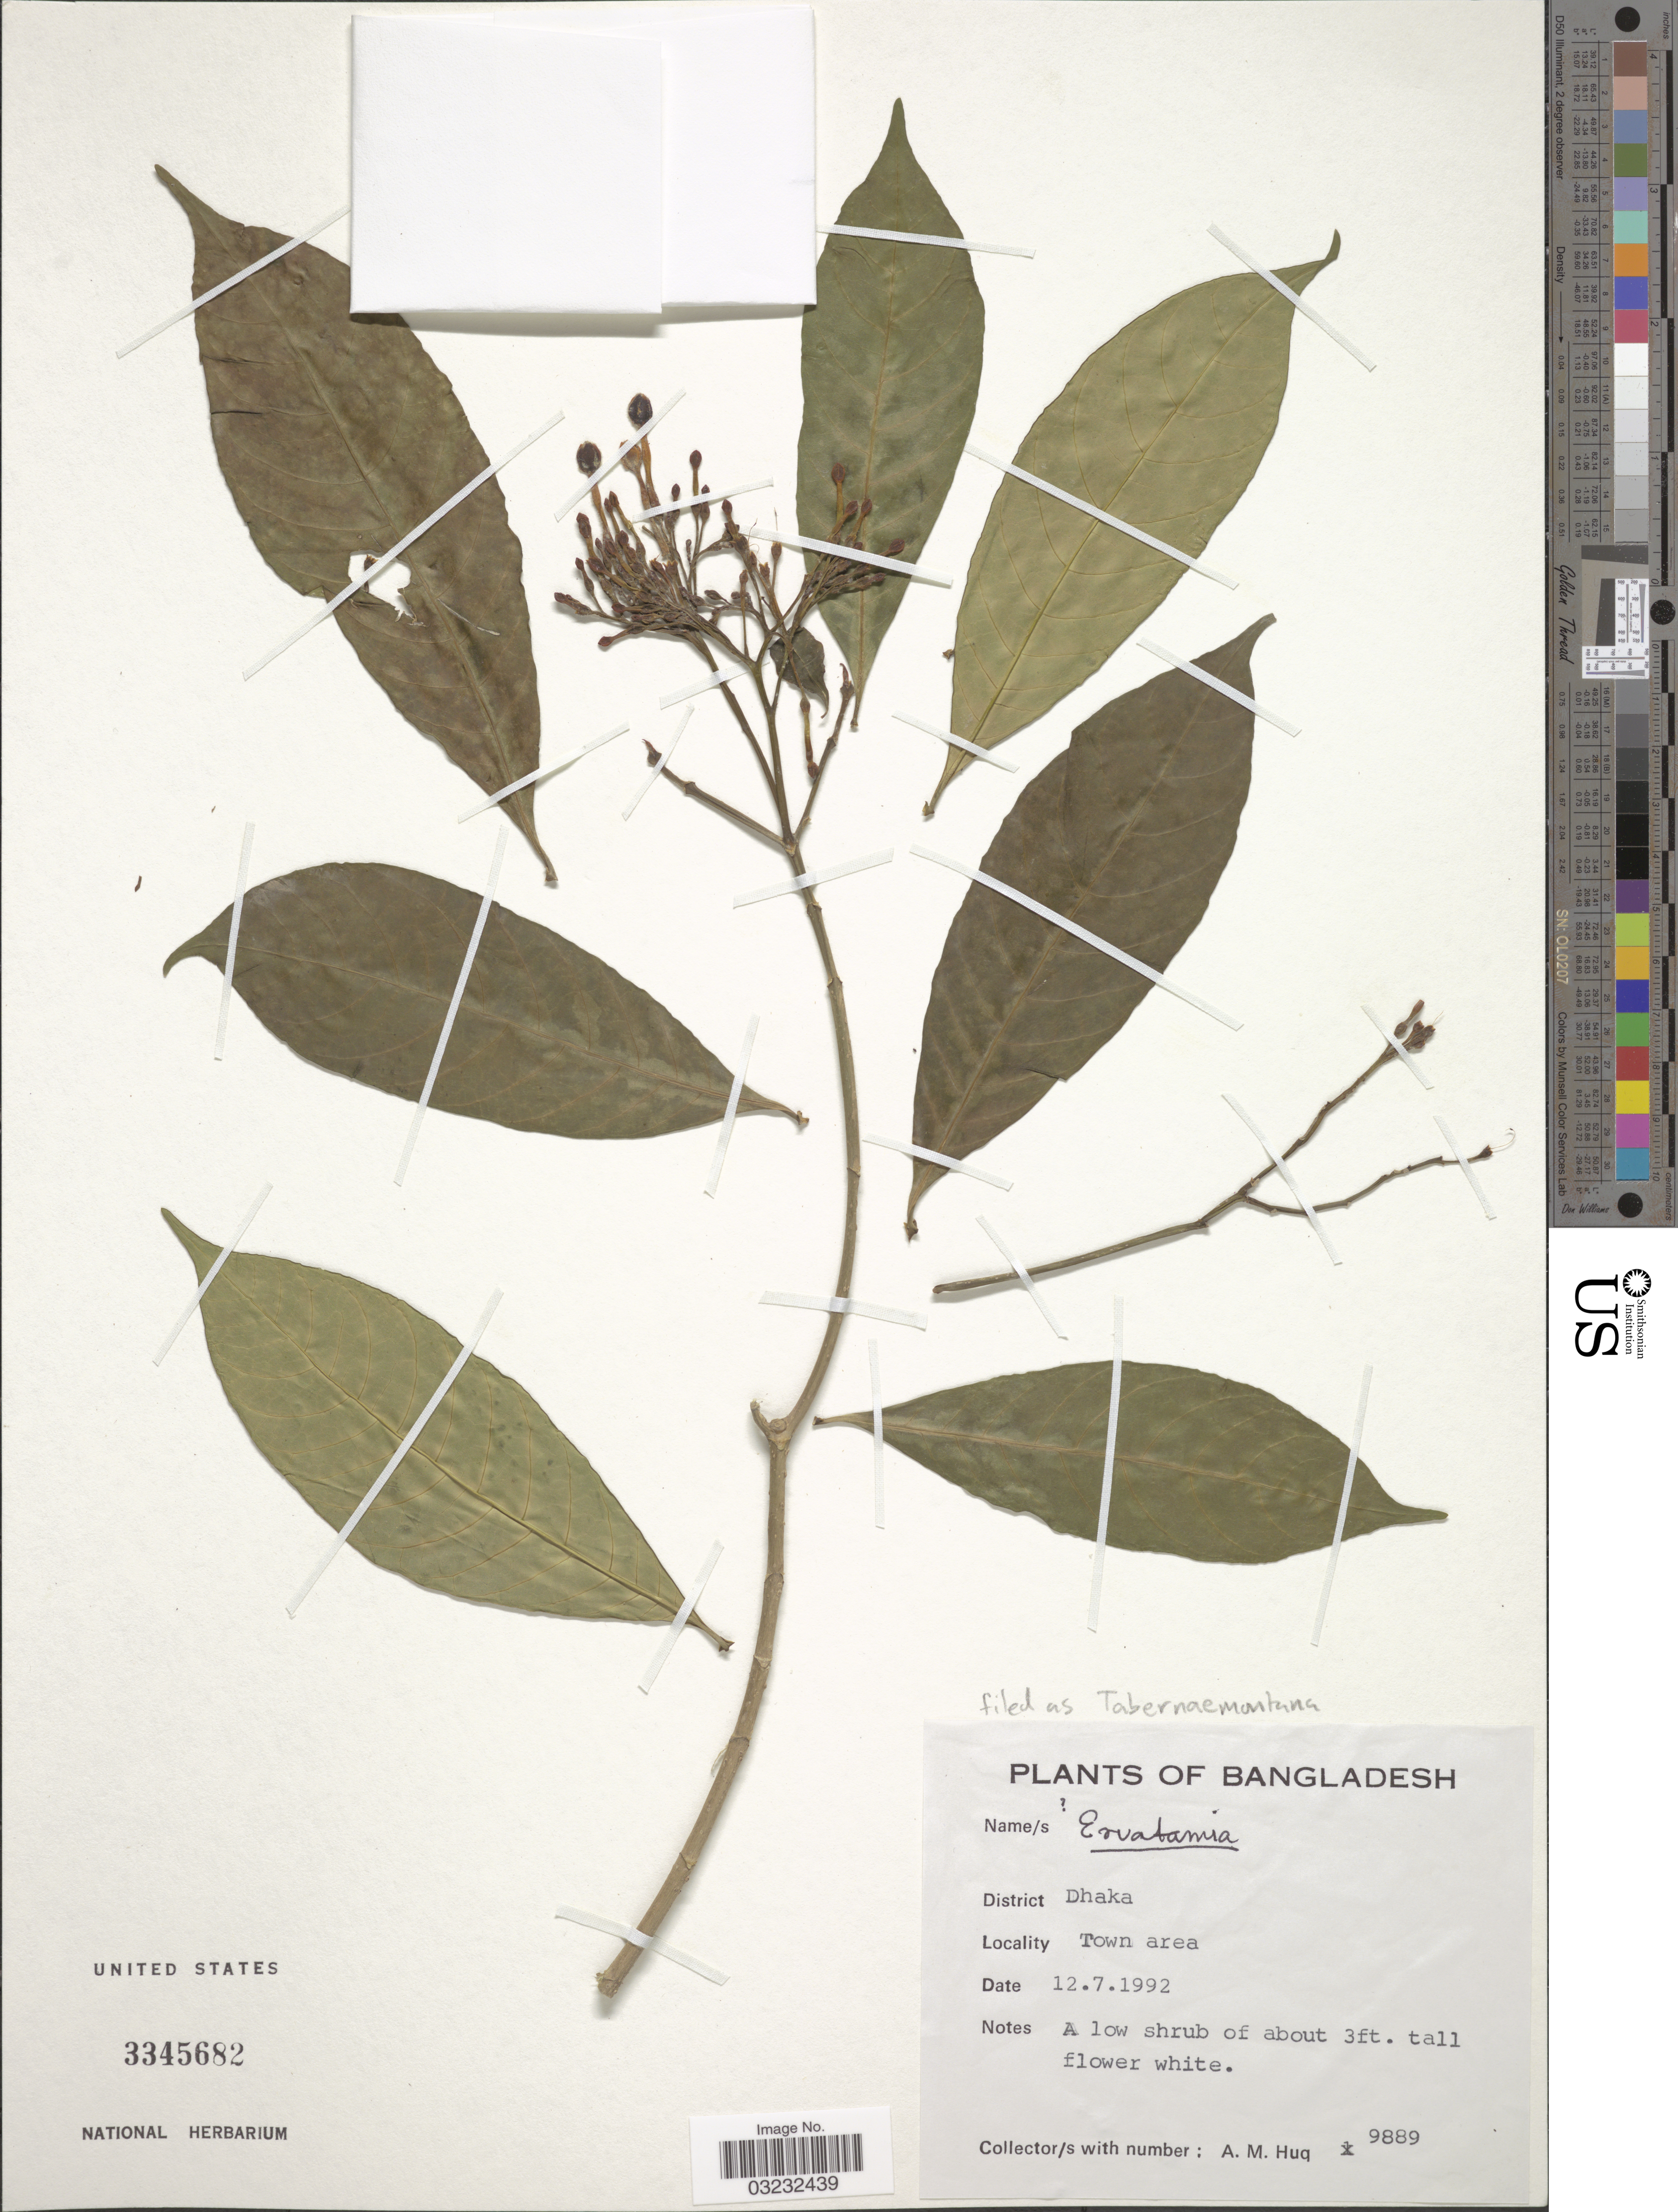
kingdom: Plantae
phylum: Tracheophyta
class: Magnoliopsida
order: Gentianales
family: Apocynaceae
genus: Tabernaemontana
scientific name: Tabernaemontana sp.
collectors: A. M. Huq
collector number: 9889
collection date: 1992-07-12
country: Bangladesh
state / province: Dhaka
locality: District Dhaka, Town area.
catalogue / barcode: US 3345682